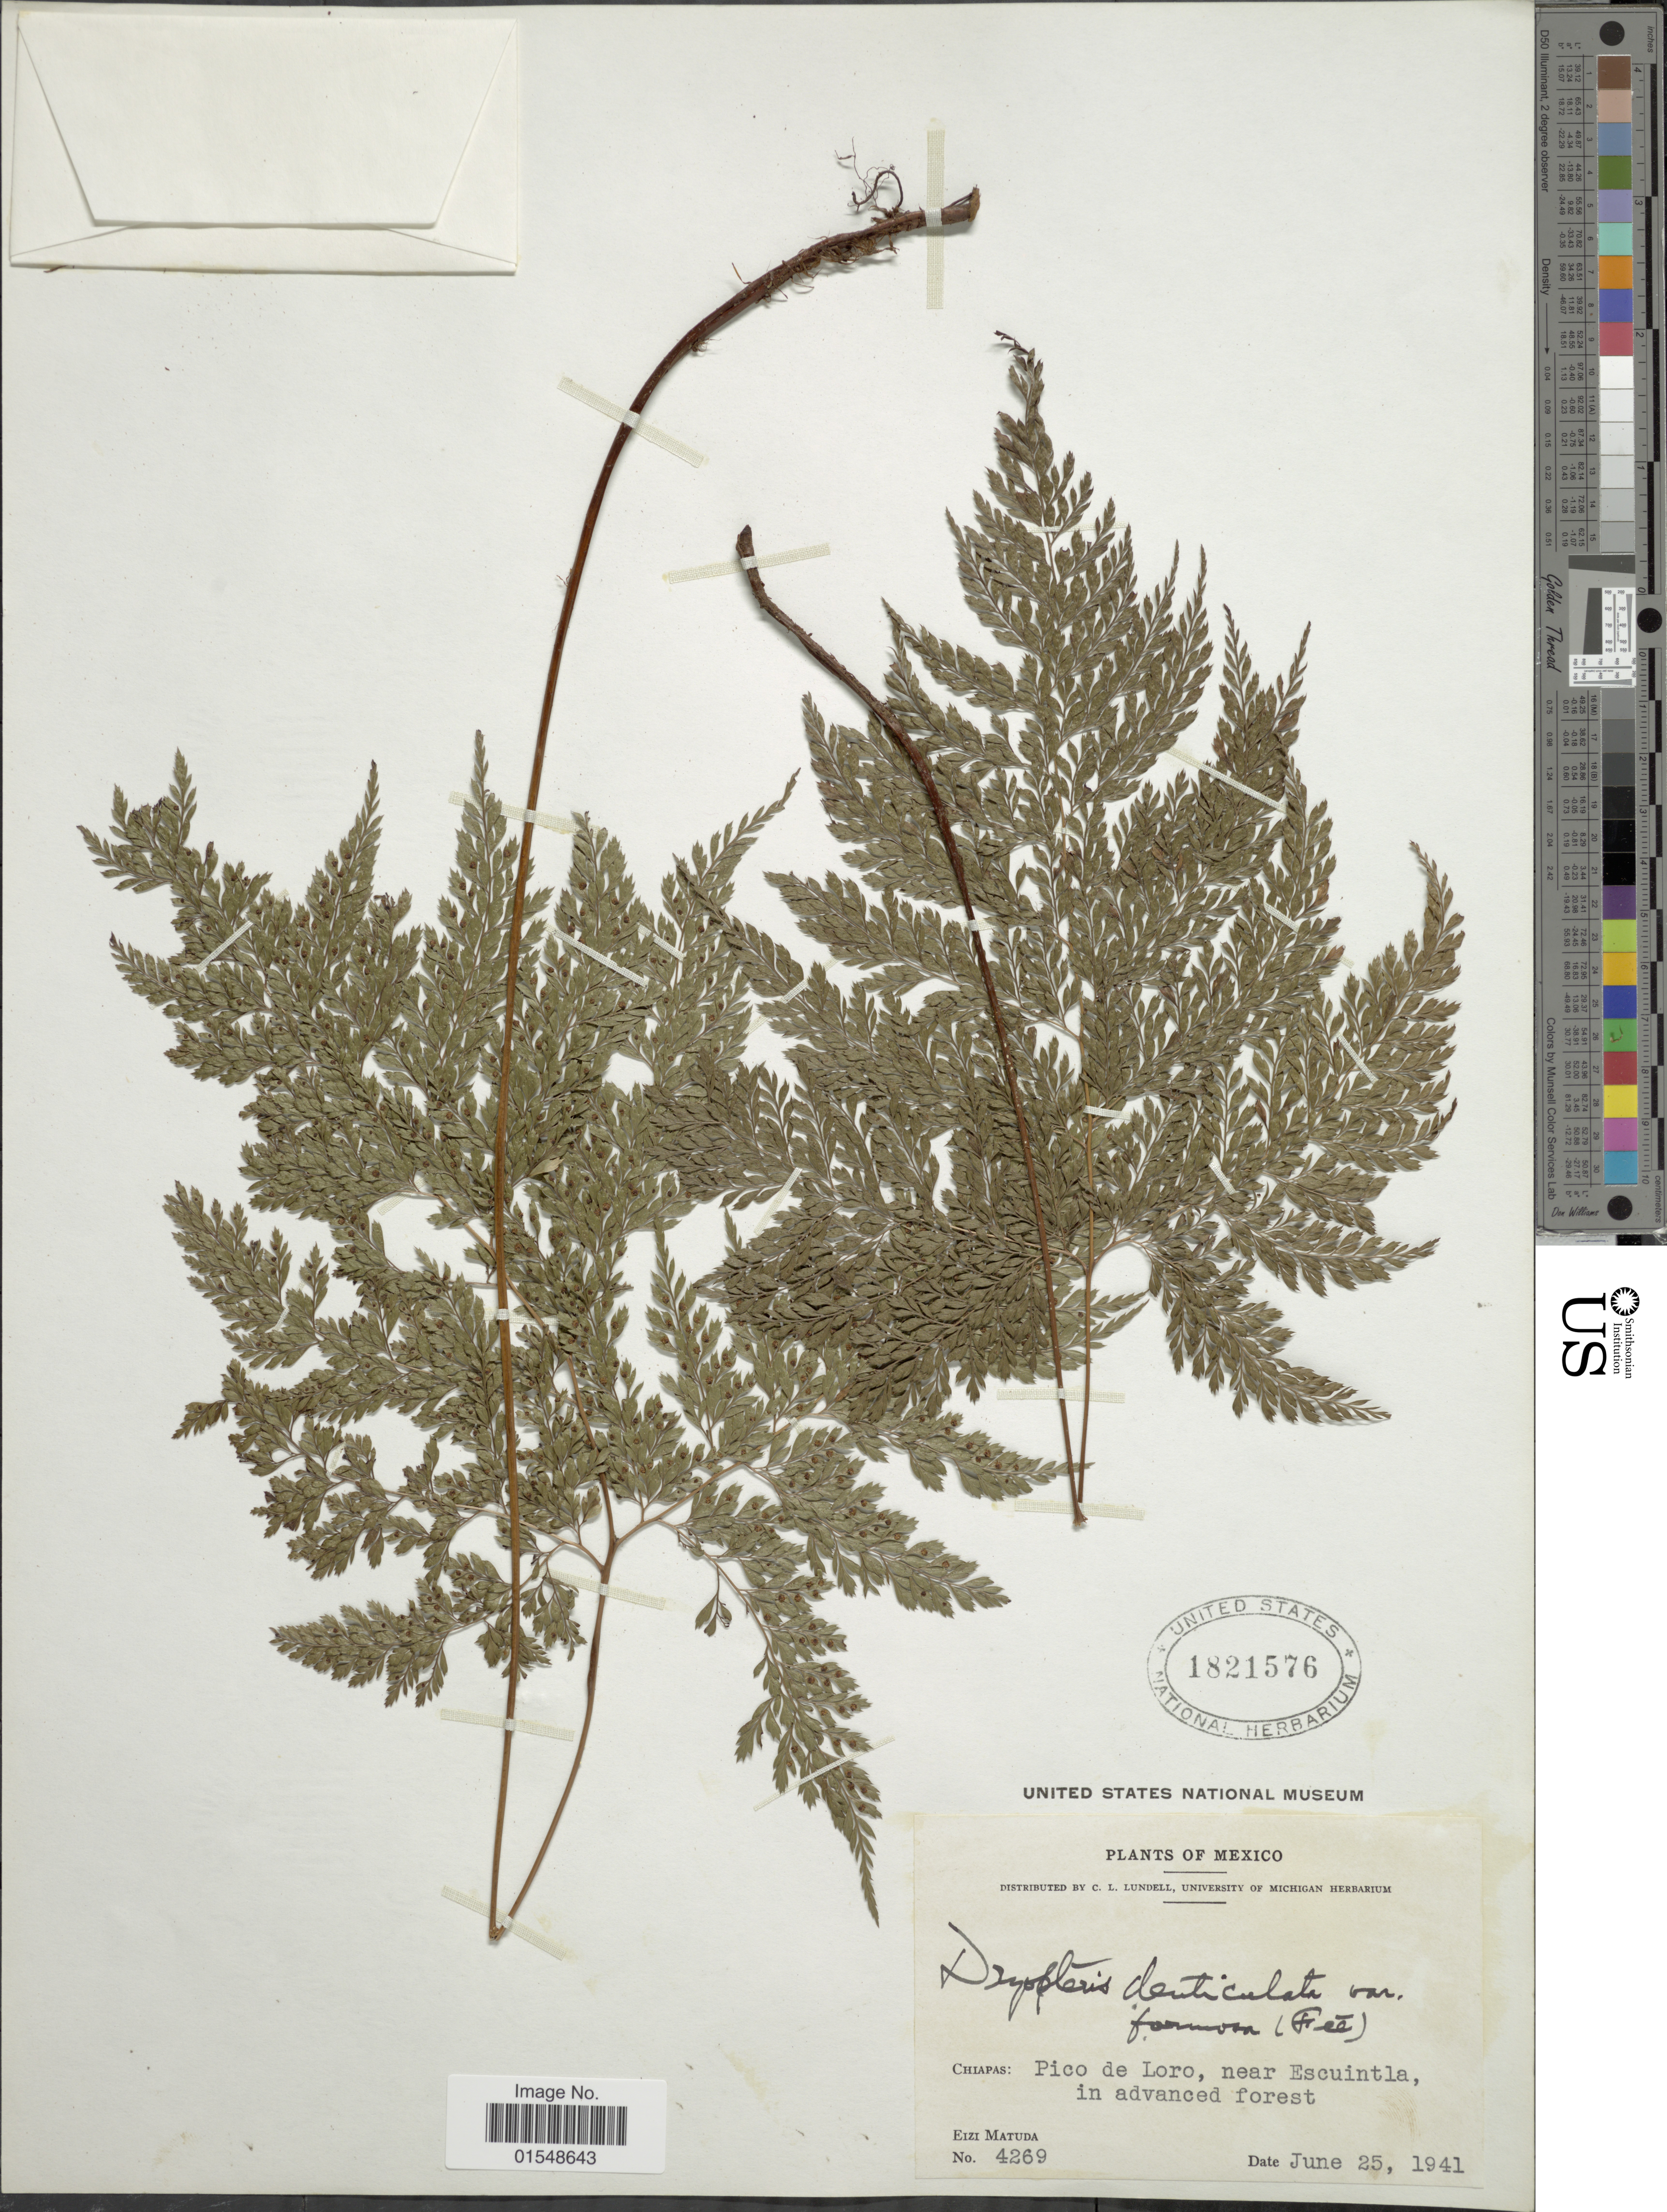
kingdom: Plantae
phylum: Tracheophyta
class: Polypodiopsida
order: Polypodiales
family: Dryopteridaceae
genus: Arachniodes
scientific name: Arachniodes denticulata var. barbensis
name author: (C. Chr.) Lellinger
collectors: E. Matuda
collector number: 4269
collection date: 1941-06-25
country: Mexico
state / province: Chiapas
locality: Pico de Loro, near Escuintla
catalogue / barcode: US 1821576